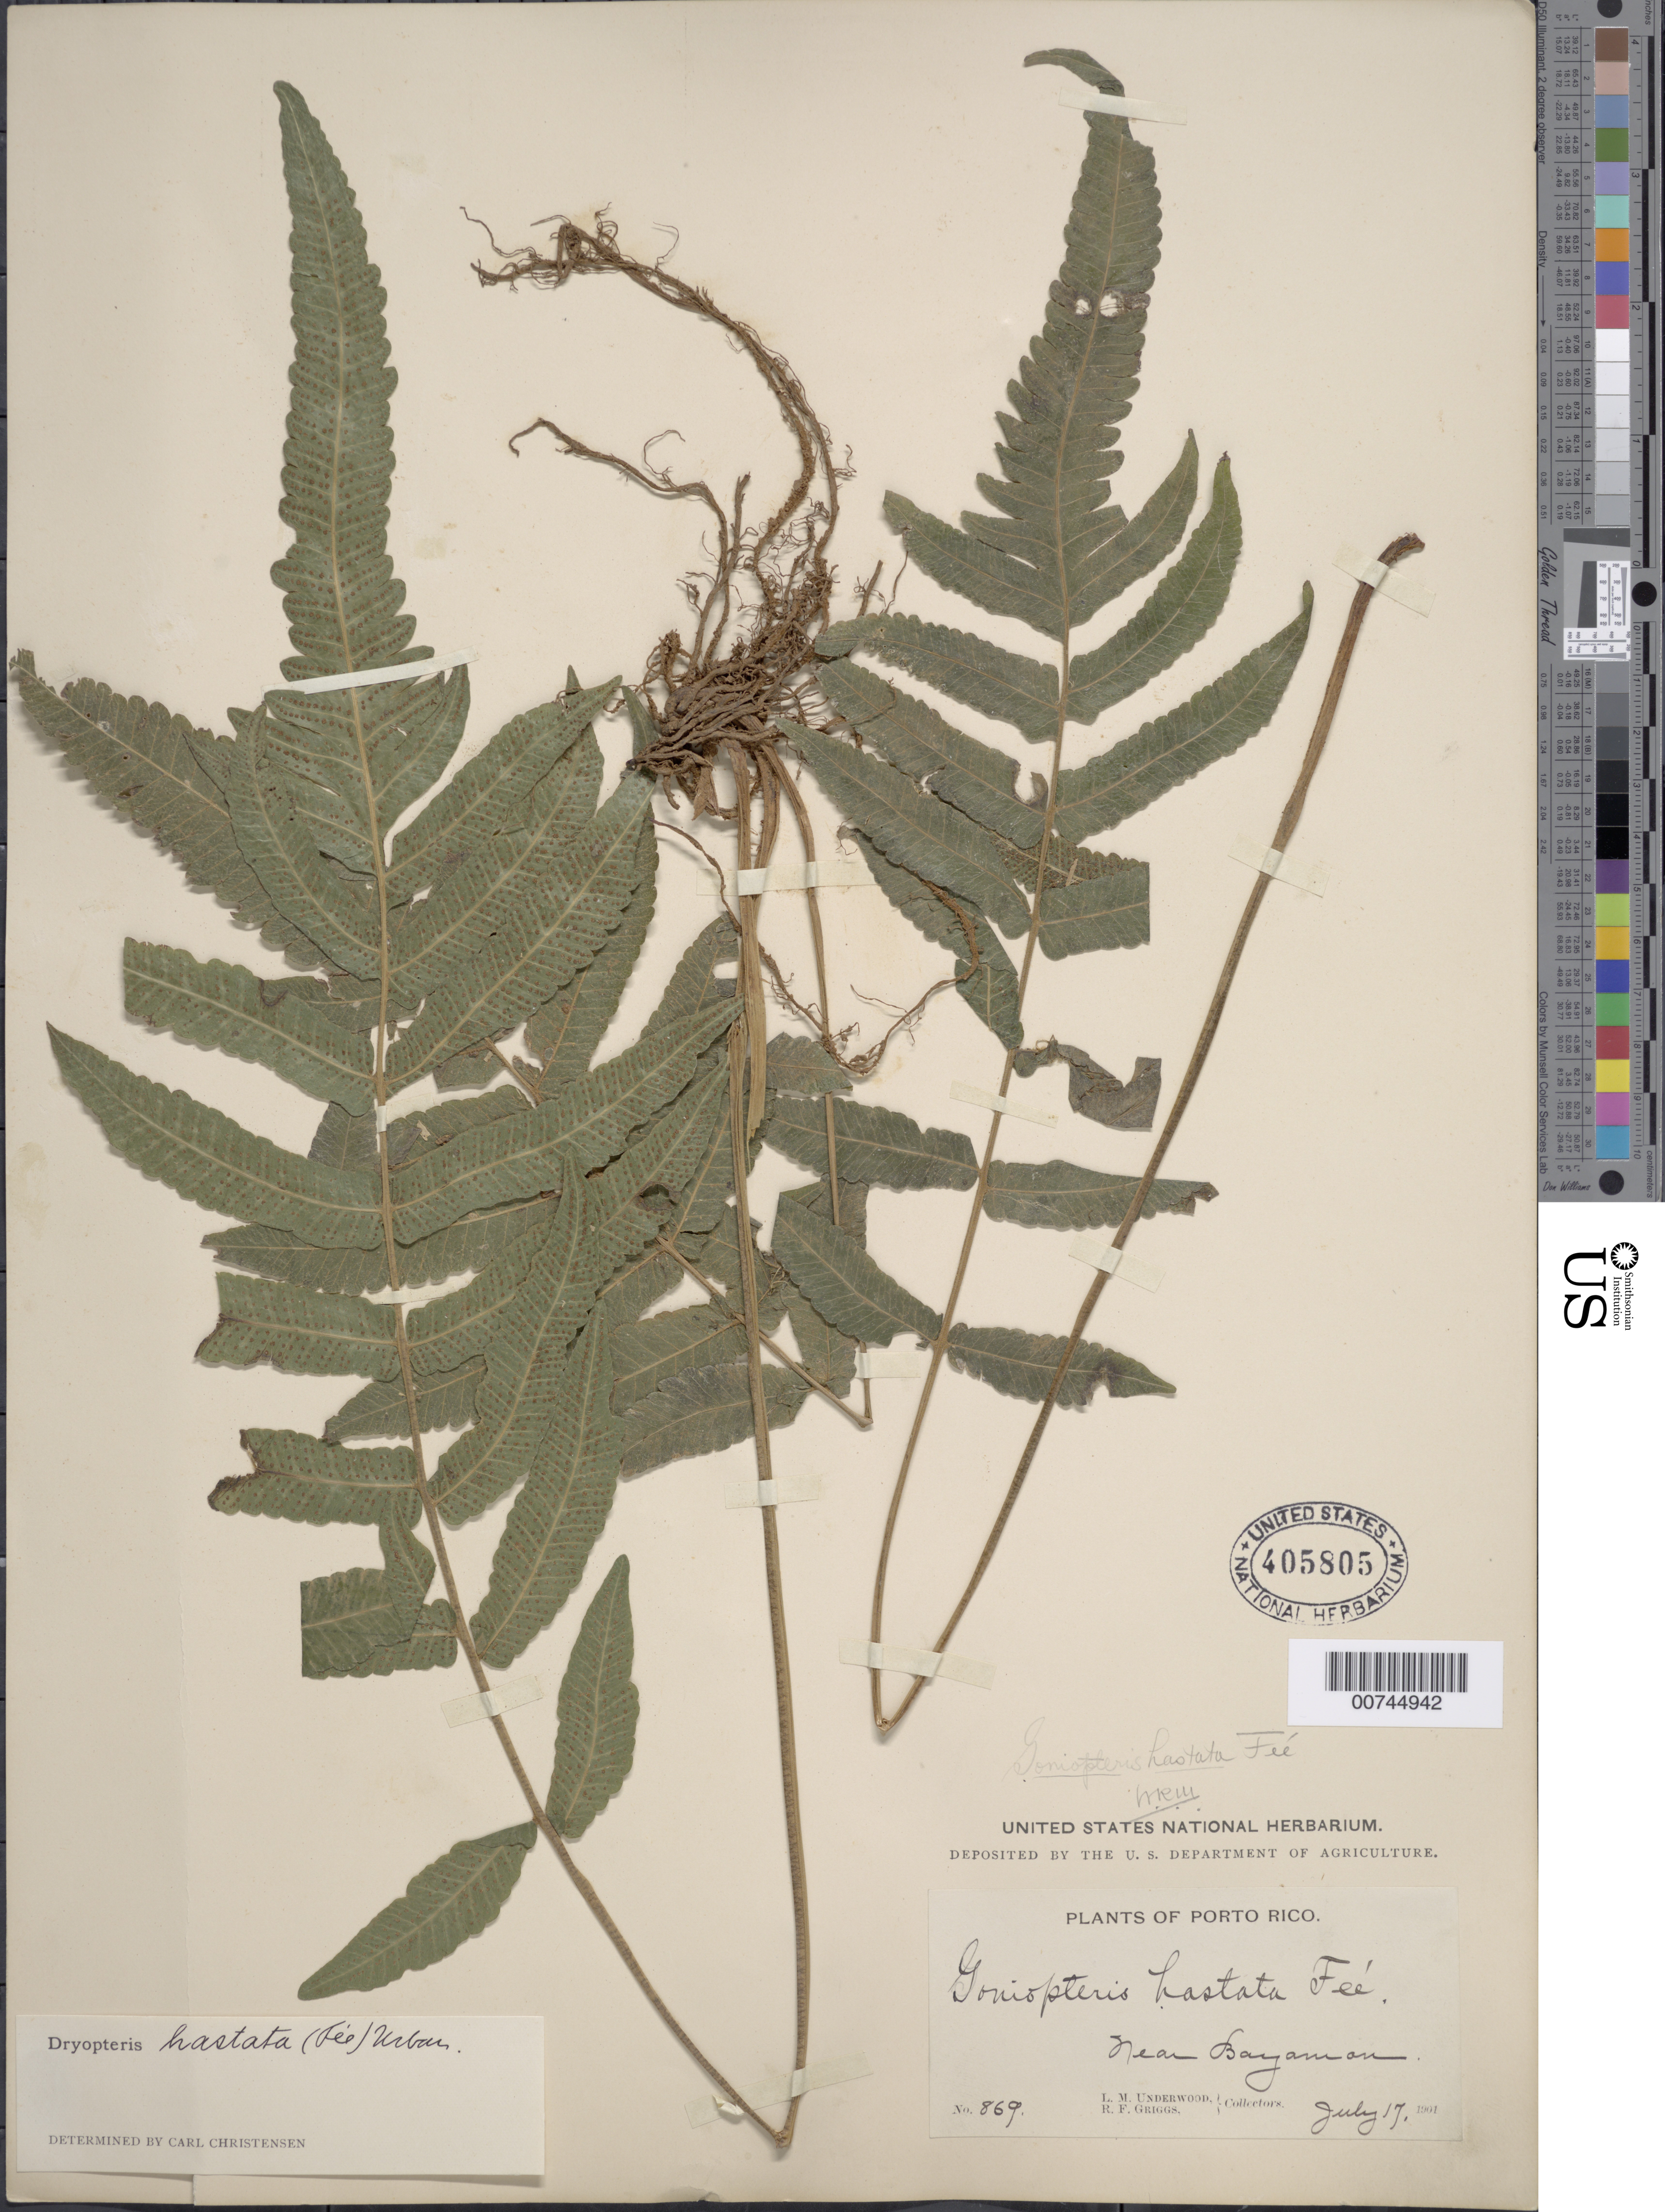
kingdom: Plantae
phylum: Tracheophyta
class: Polypodiopsida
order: Polypodiales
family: Thelypteridaceae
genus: Goniopteris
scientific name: Goniopteris hastata (Fée) comb. nov., ined 2015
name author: (Fée)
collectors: L. M. Underwood & R. F. Griggs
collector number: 869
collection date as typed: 17 Jul 1901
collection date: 1901-07-17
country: Puerto Rico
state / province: Bayamón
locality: Near Bayaman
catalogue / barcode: US 405805